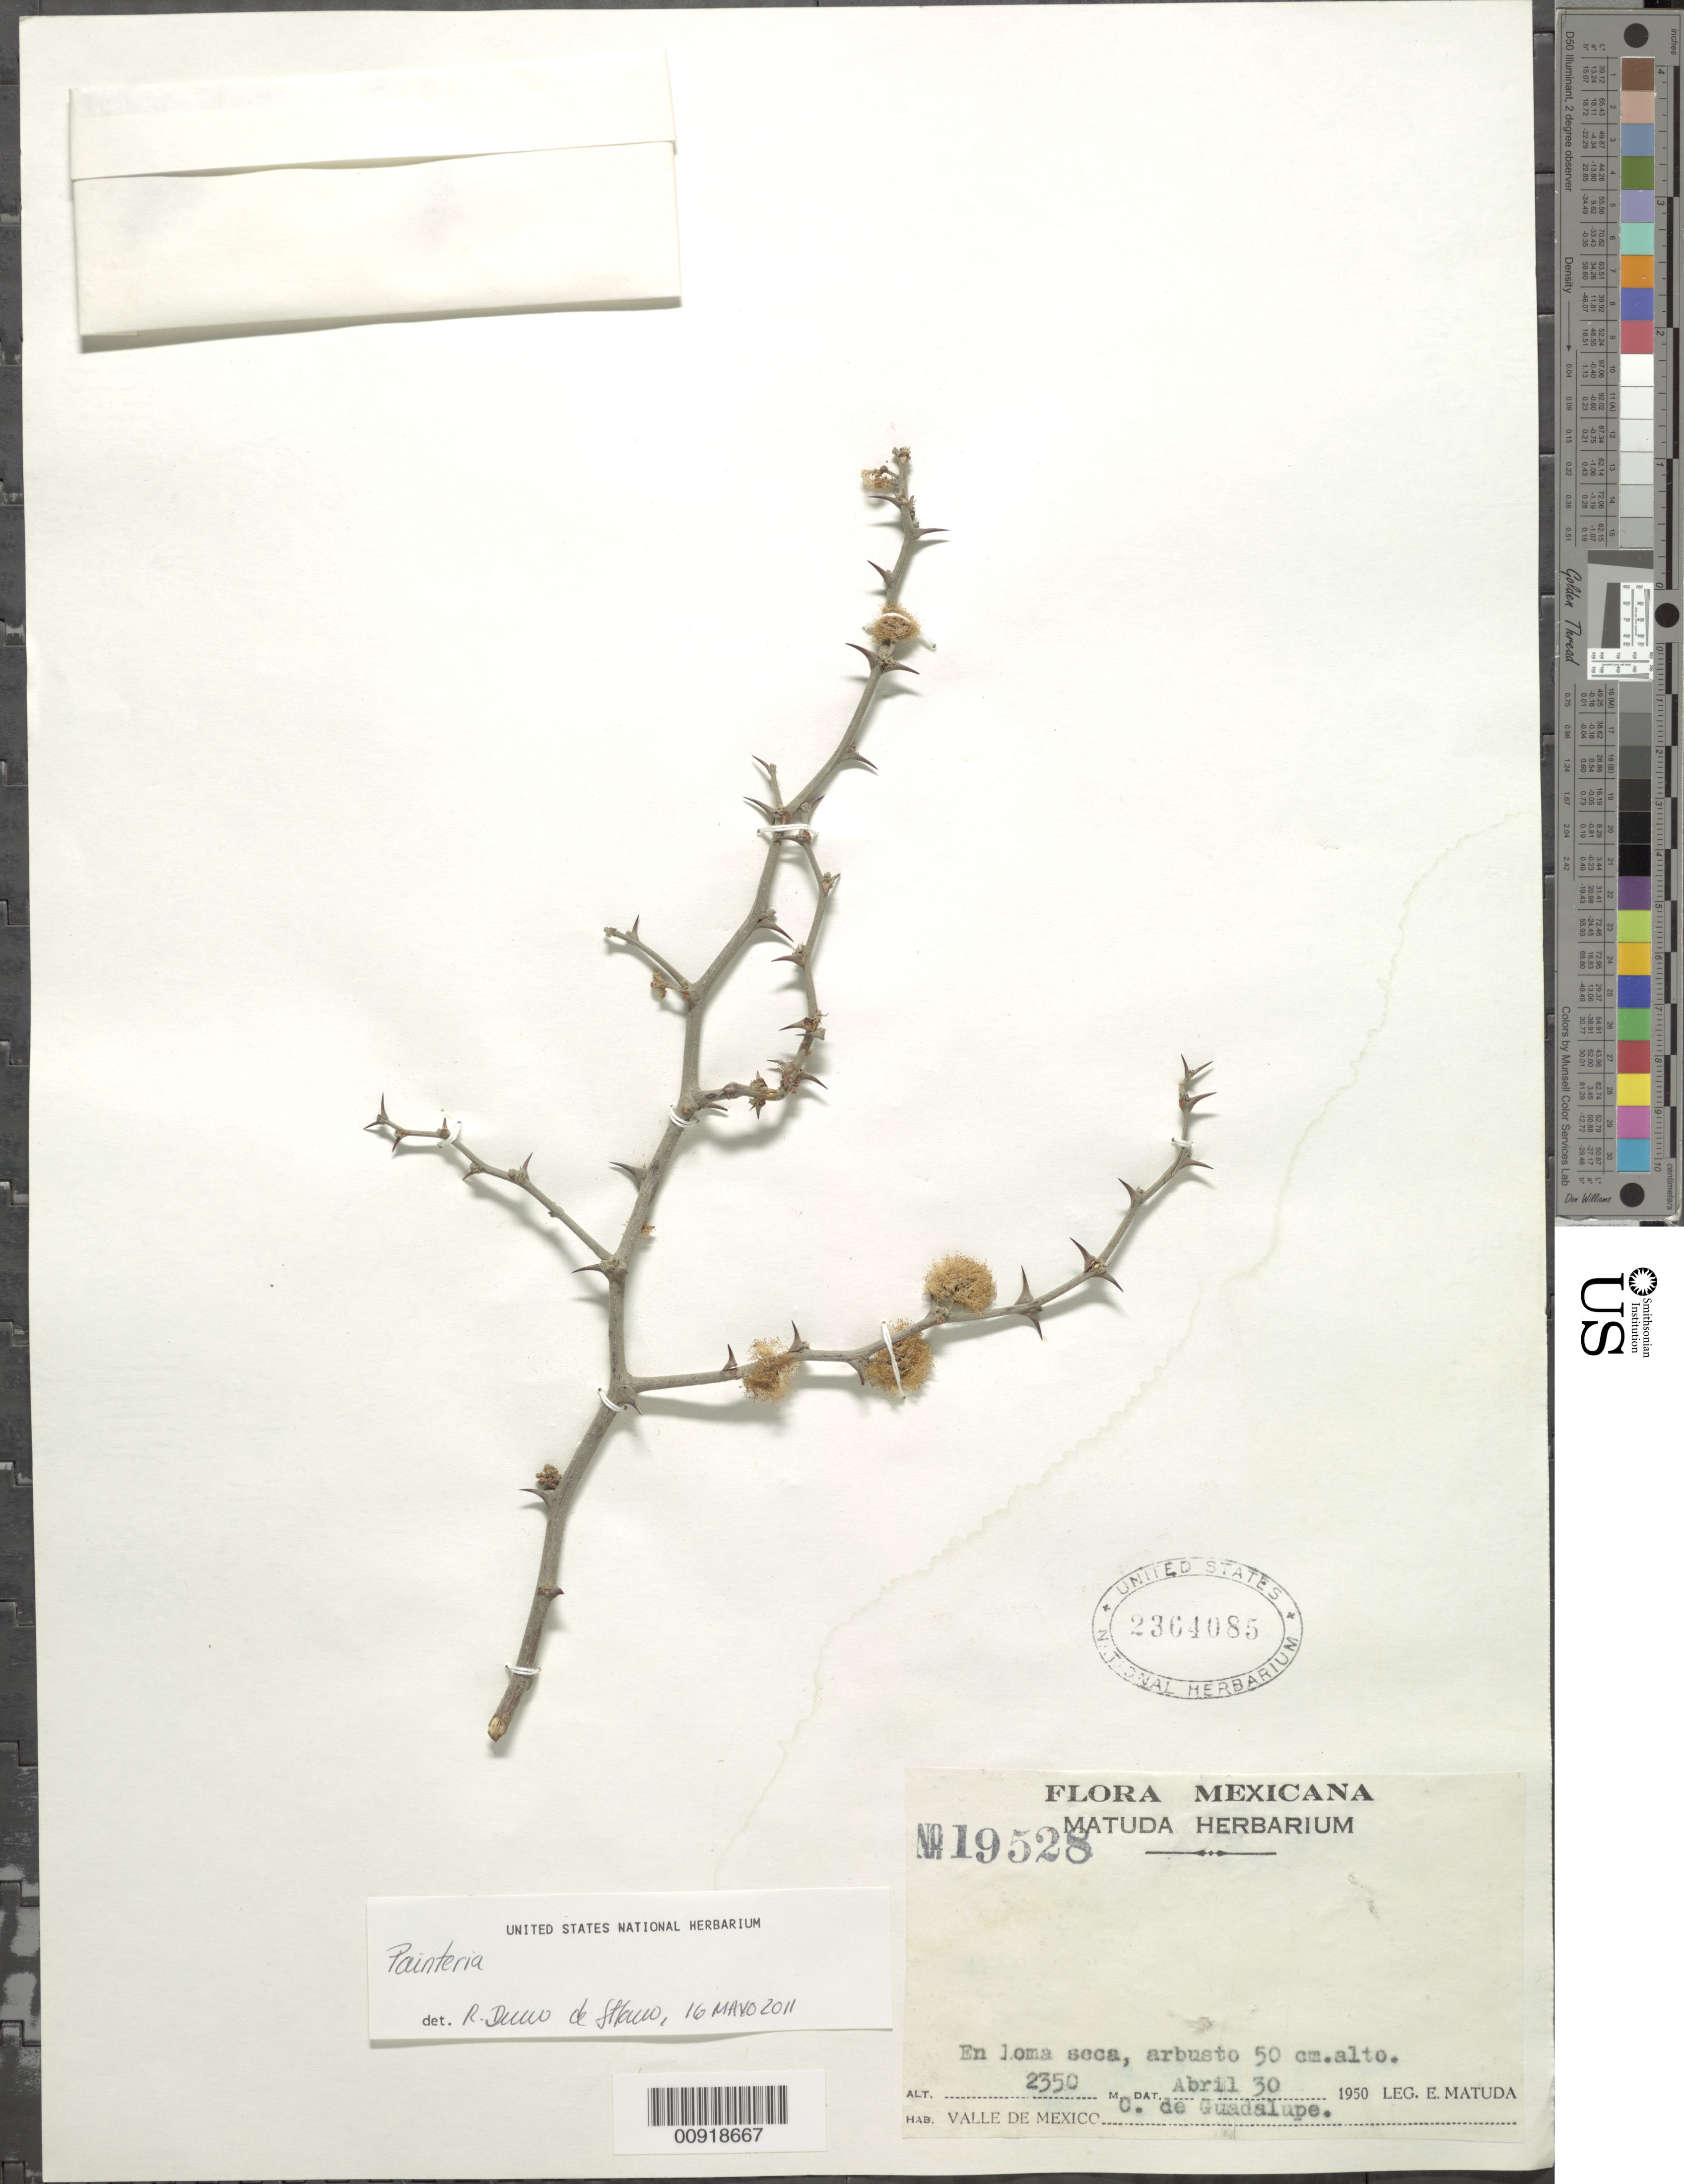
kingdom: Plantae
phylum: Tracheophyta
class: Magnoliopsida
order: Fabales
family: Fabaceae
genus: Painteria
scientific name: Painteria sp.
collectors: E. Matuda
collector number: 19528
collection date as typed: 30 Apr 1950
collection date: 1950-04-30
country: Mexico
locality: Valle de Mexico: C. de Guadalupe.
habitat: En loma seca.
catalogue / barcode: US 2364085